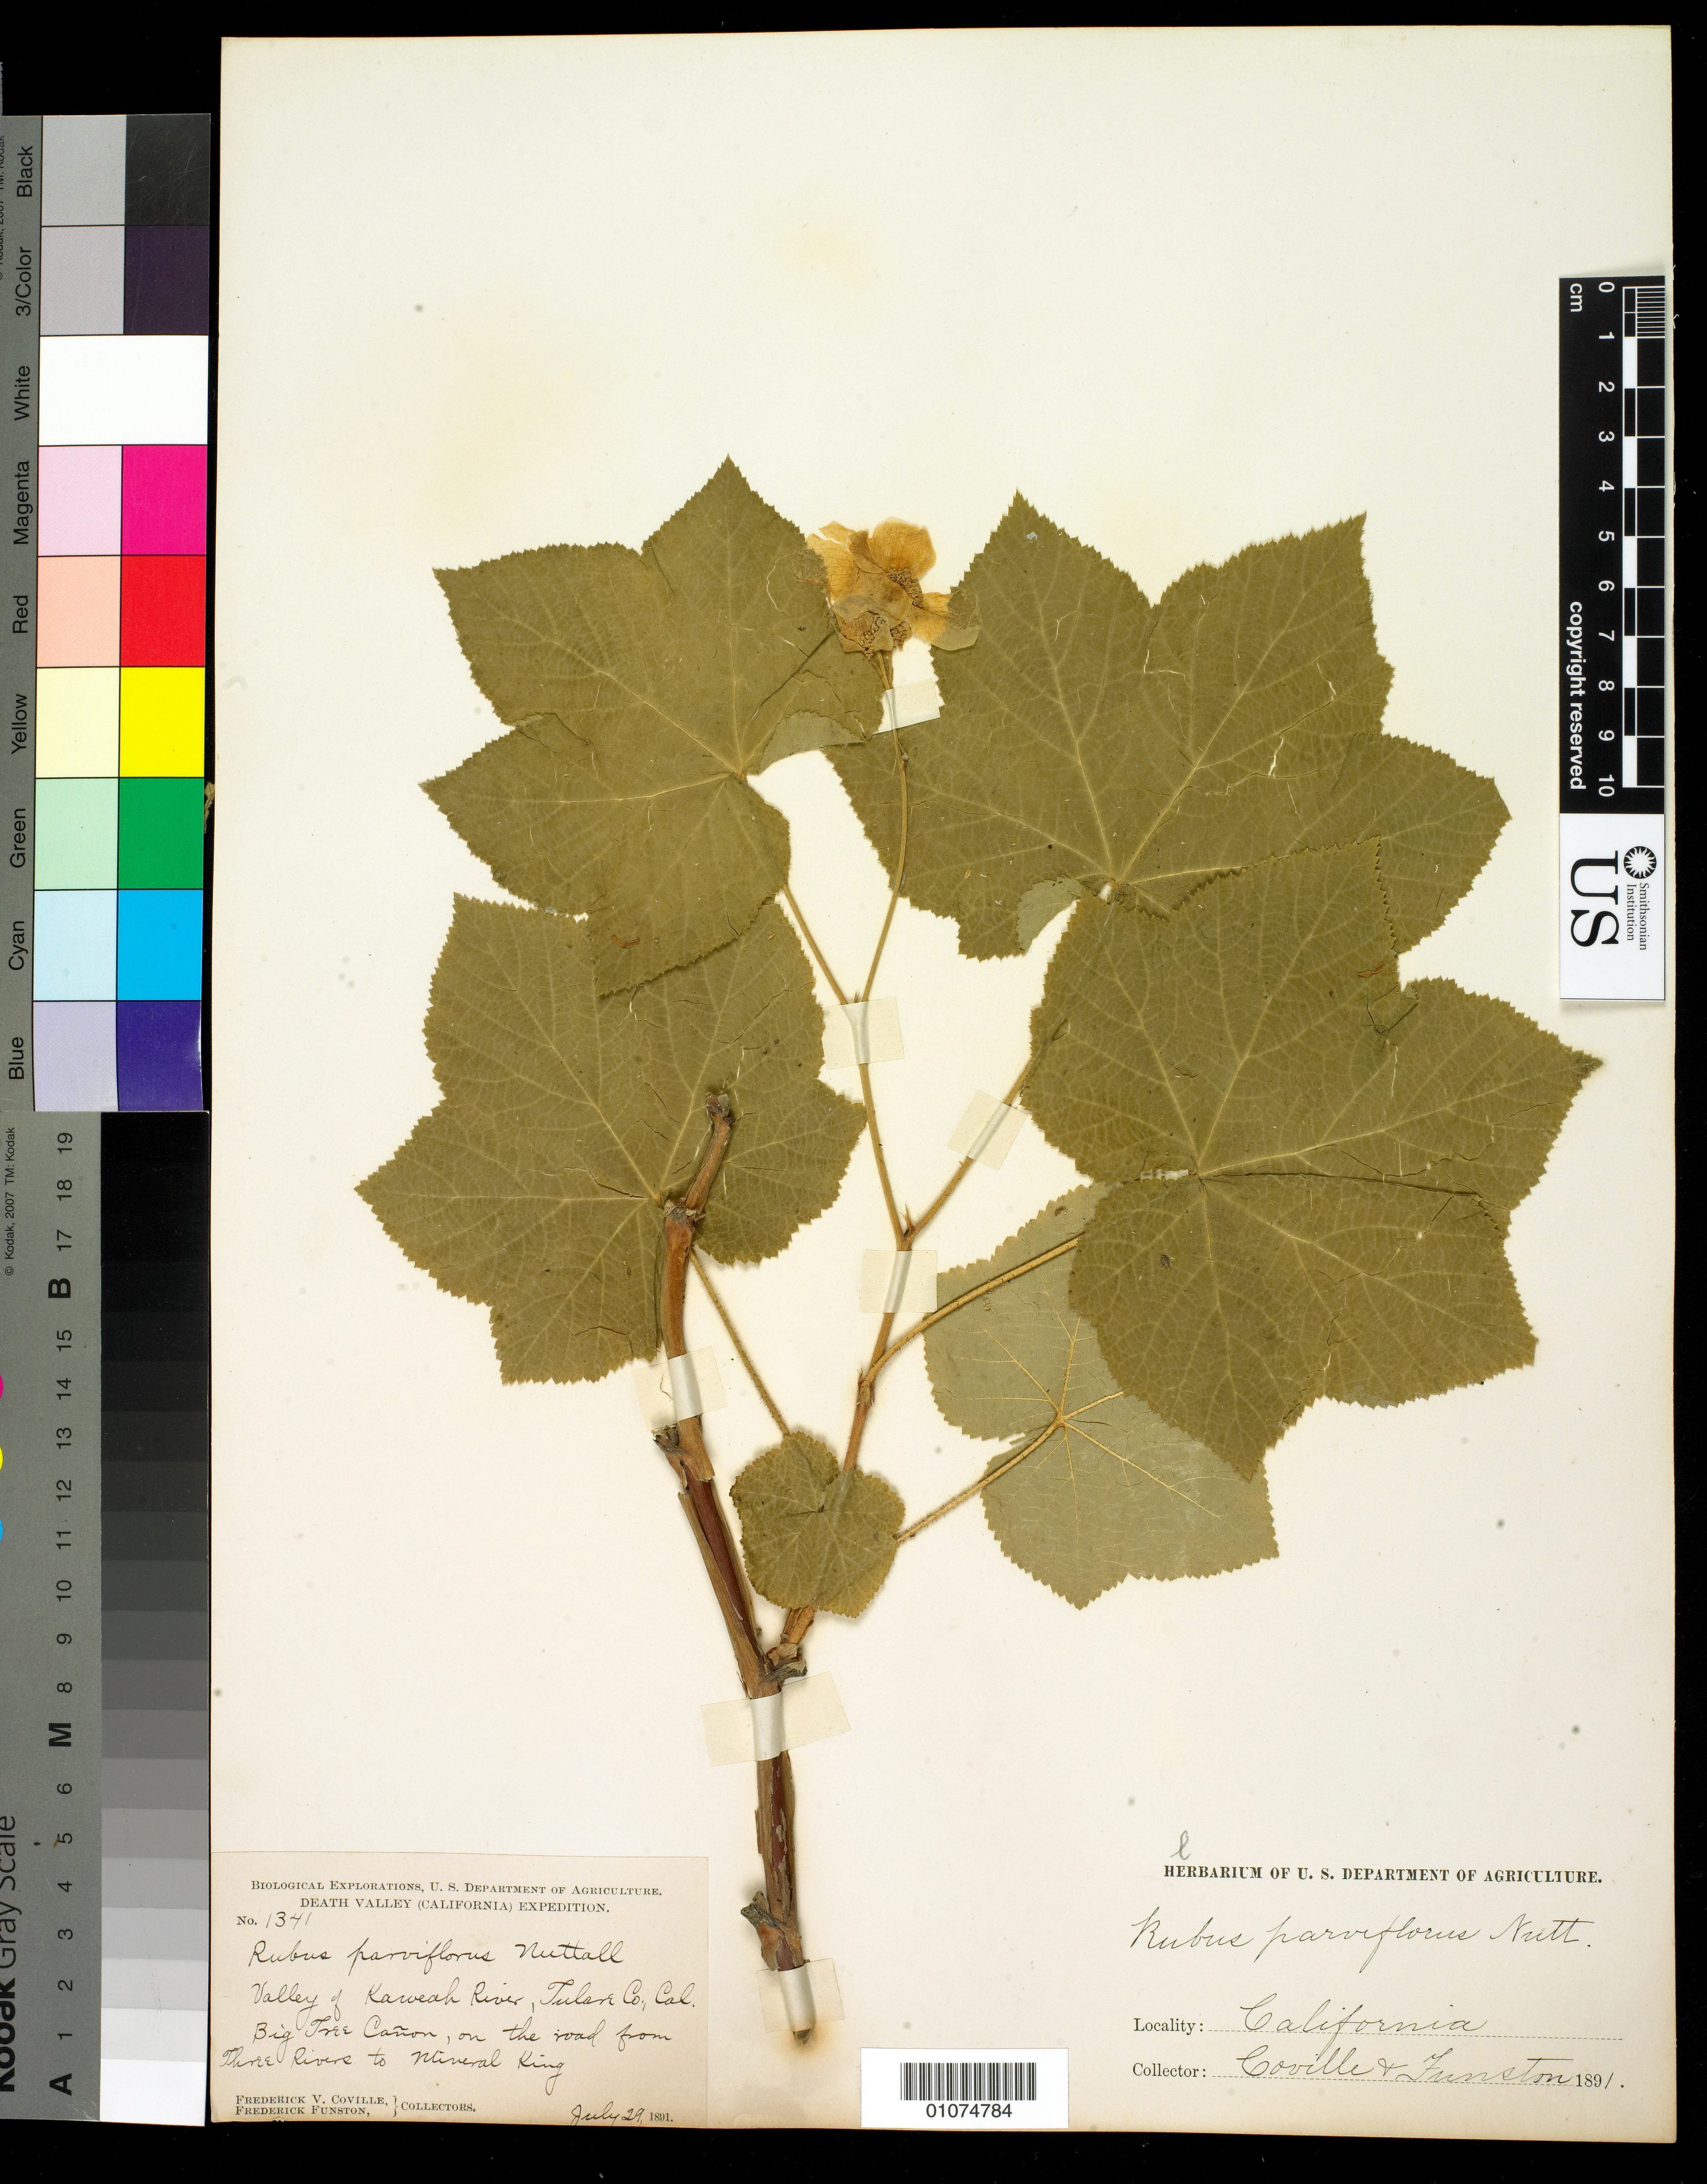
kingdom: Plantae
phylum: Tracheophyta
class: Magnoliopsida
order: Rosales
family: Rosaceae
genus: Rubus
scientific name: Rubus parviflorus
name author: Nutt.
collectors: F. V. Coville & F. Funston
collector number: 1341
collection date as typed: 29 Jul 1891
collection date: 1891-07-29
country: United States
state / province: California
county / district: Tulare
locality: Valley of Kaweah River, Big Tree Canyon, on the road from Three Rivers to mineral king